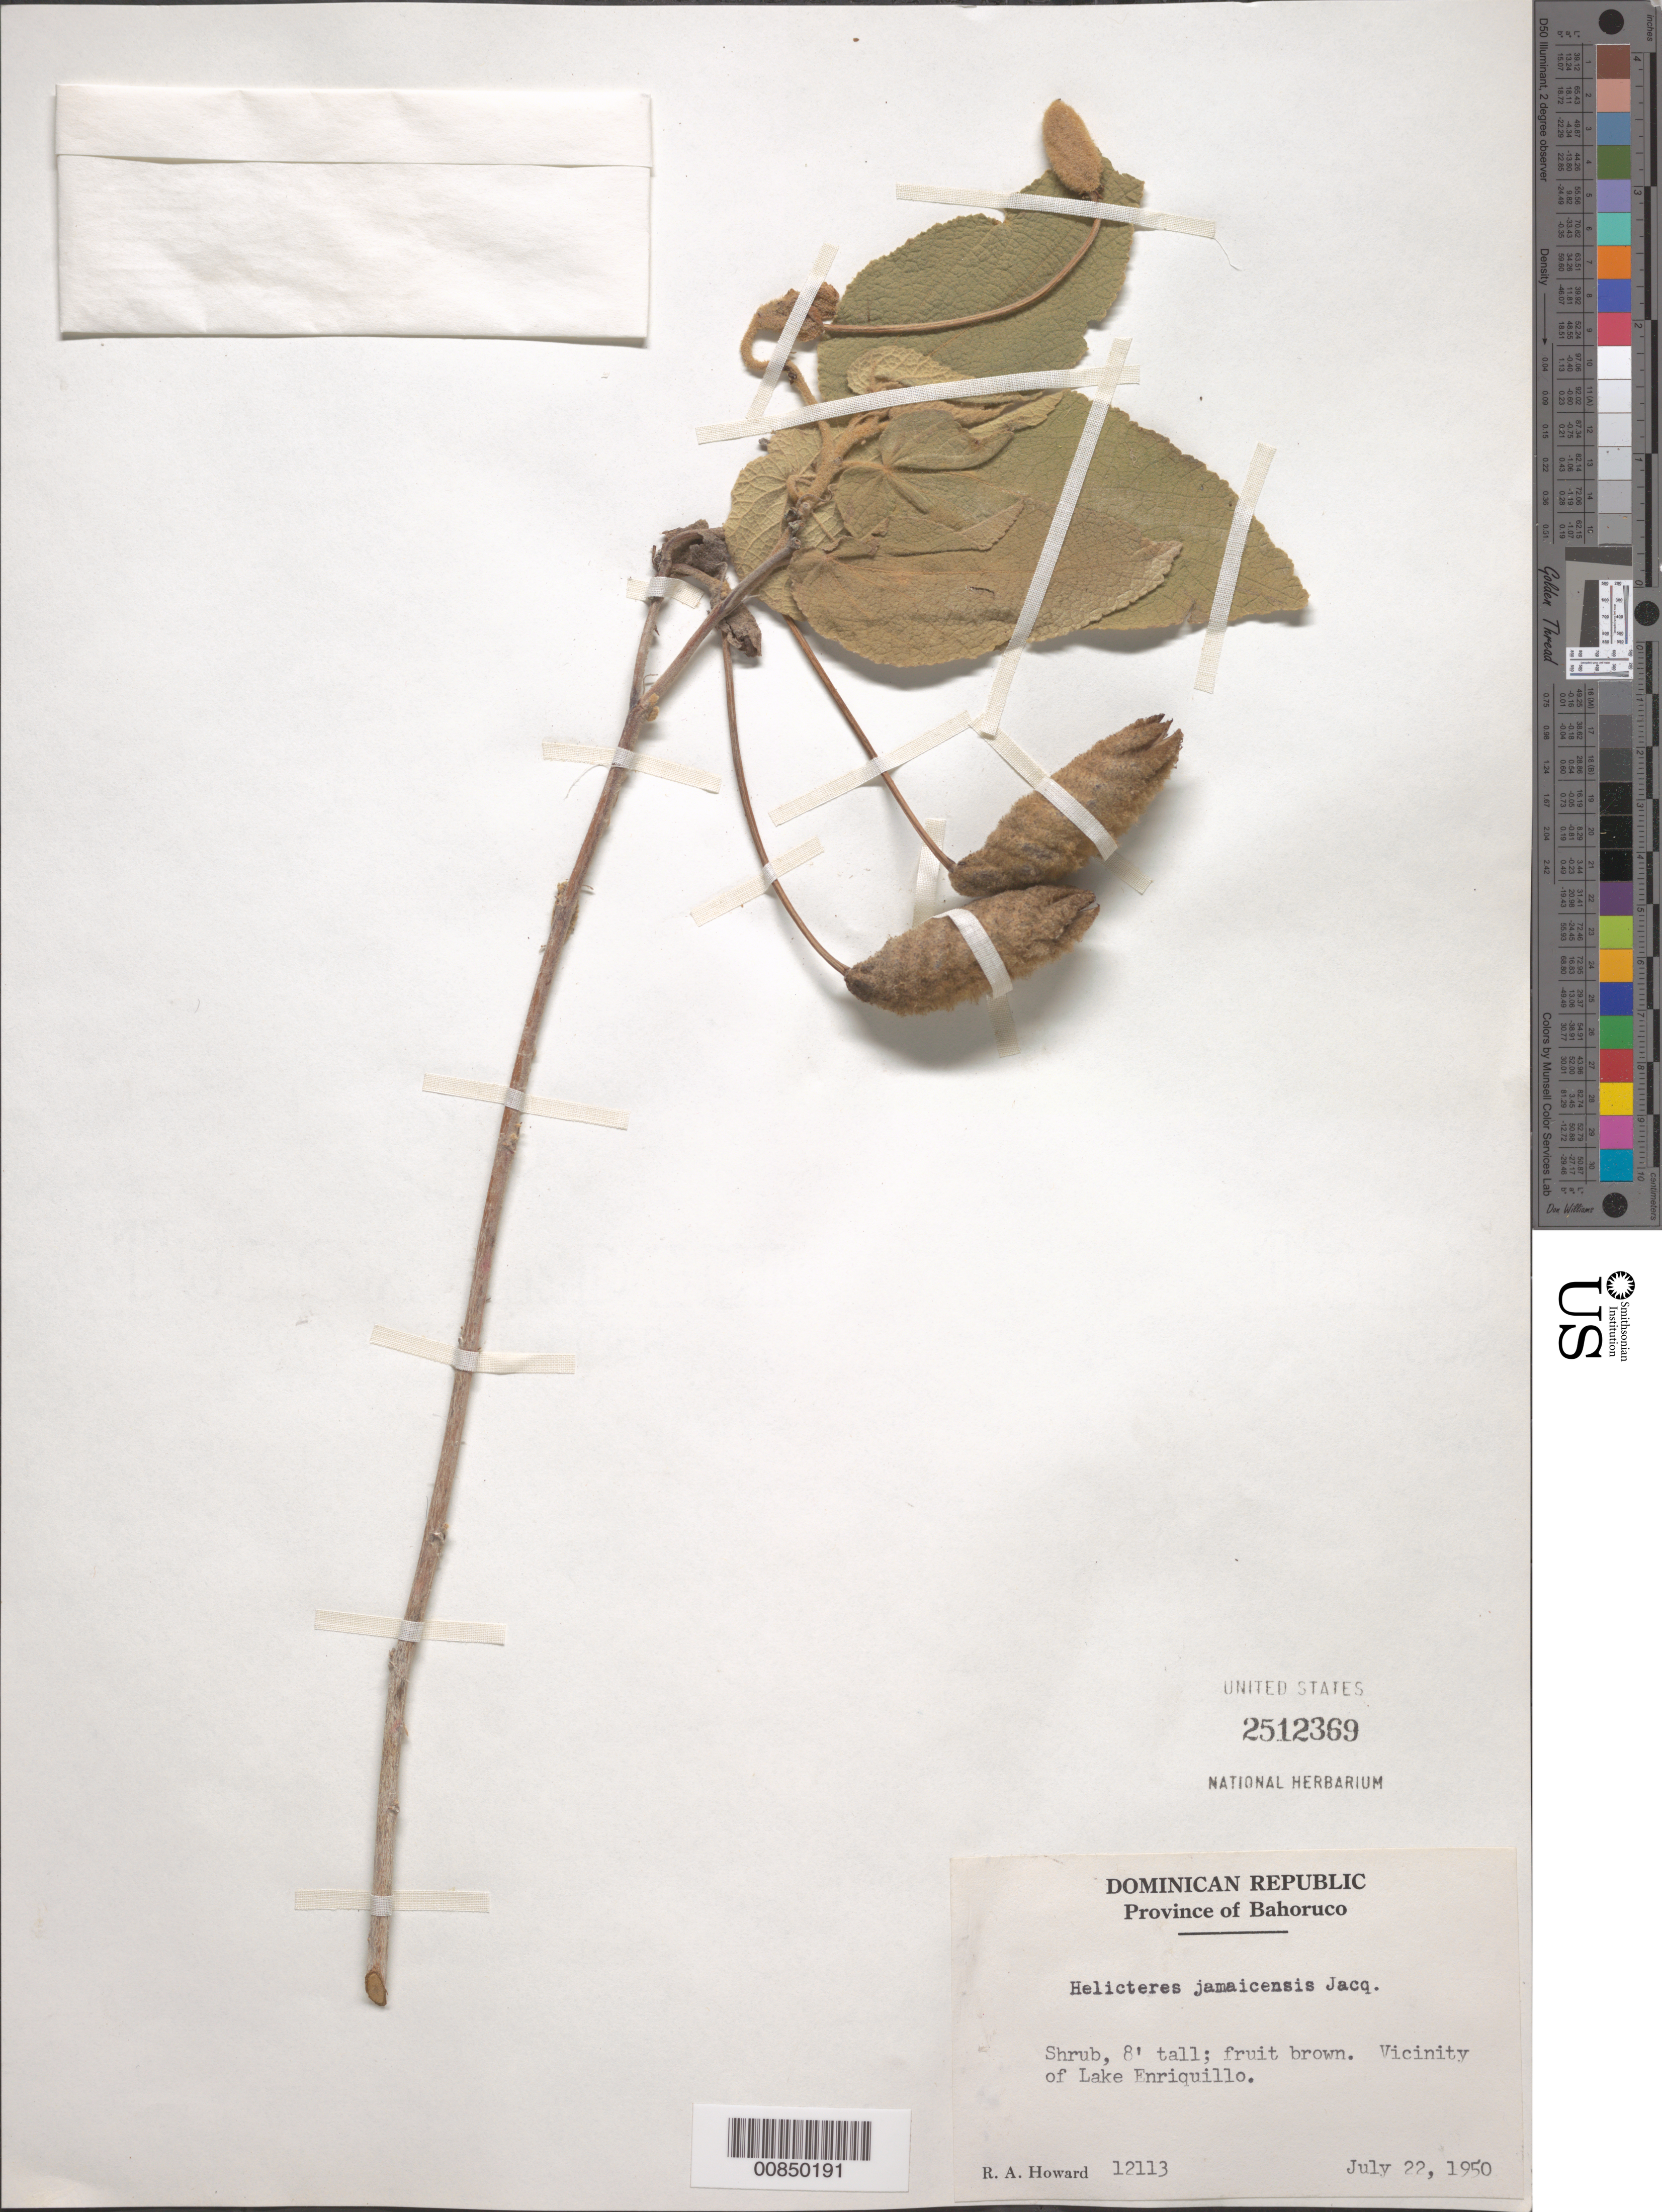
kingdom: Plantae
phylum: Tracheophyta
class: Magnoliopsida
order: Malvales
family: Malvaceae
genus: Helicteres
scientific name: Helicteres jamaicensis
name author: Jacq.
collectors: R. A. Howard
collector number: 12113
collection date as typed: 22 Jul 1950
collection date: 1950-07-22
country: Dominican Republic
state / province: Baoruco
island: Hispaniola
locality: Vicinity of Lake Enriquillo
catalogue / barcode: US 2512369